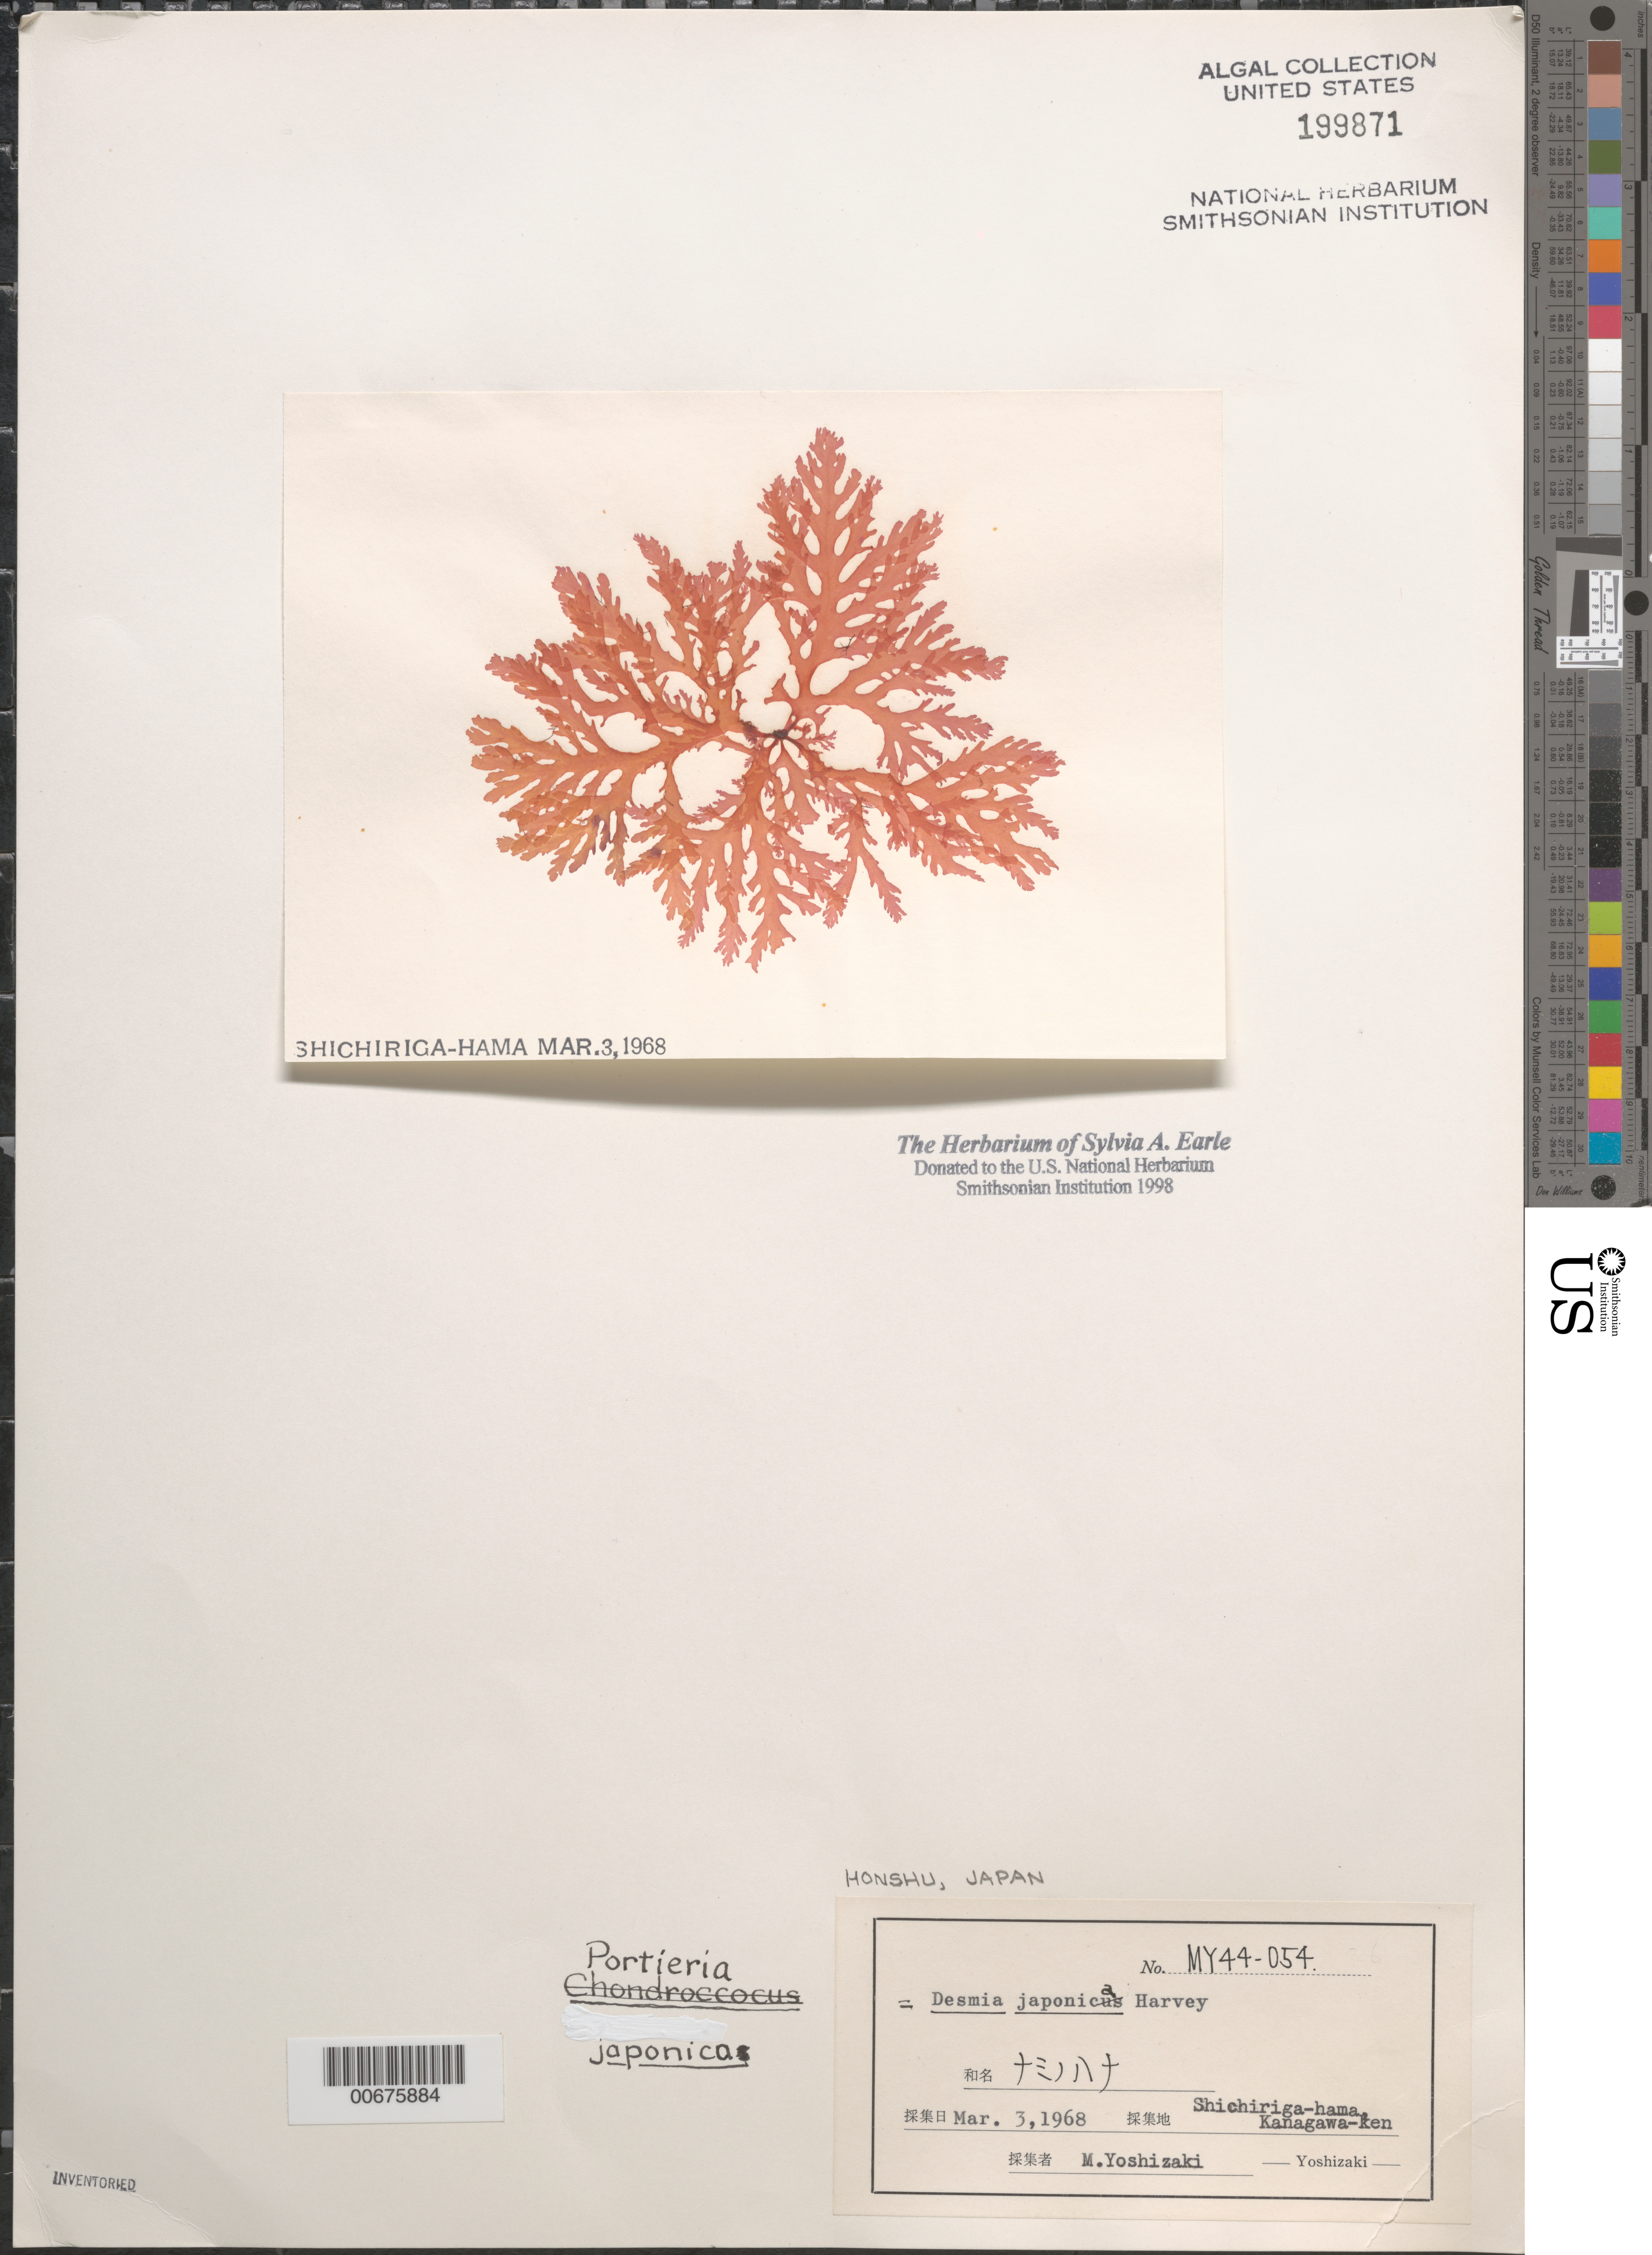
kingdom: Plantae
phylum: Rhodophyta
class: Florideophyceae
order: Gigartinales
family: Rhizophyllidaceae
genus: Portieria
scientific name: Portieria japonica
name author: (Harv.) P.C. Silva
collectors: M. Yoshizaki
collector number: MY 44-054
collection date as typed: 03 Mar 1968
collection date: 1968-03-03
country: Japan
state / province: Kanagawa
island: Honshu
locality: Shichiriga-hama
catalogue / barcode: US 199871